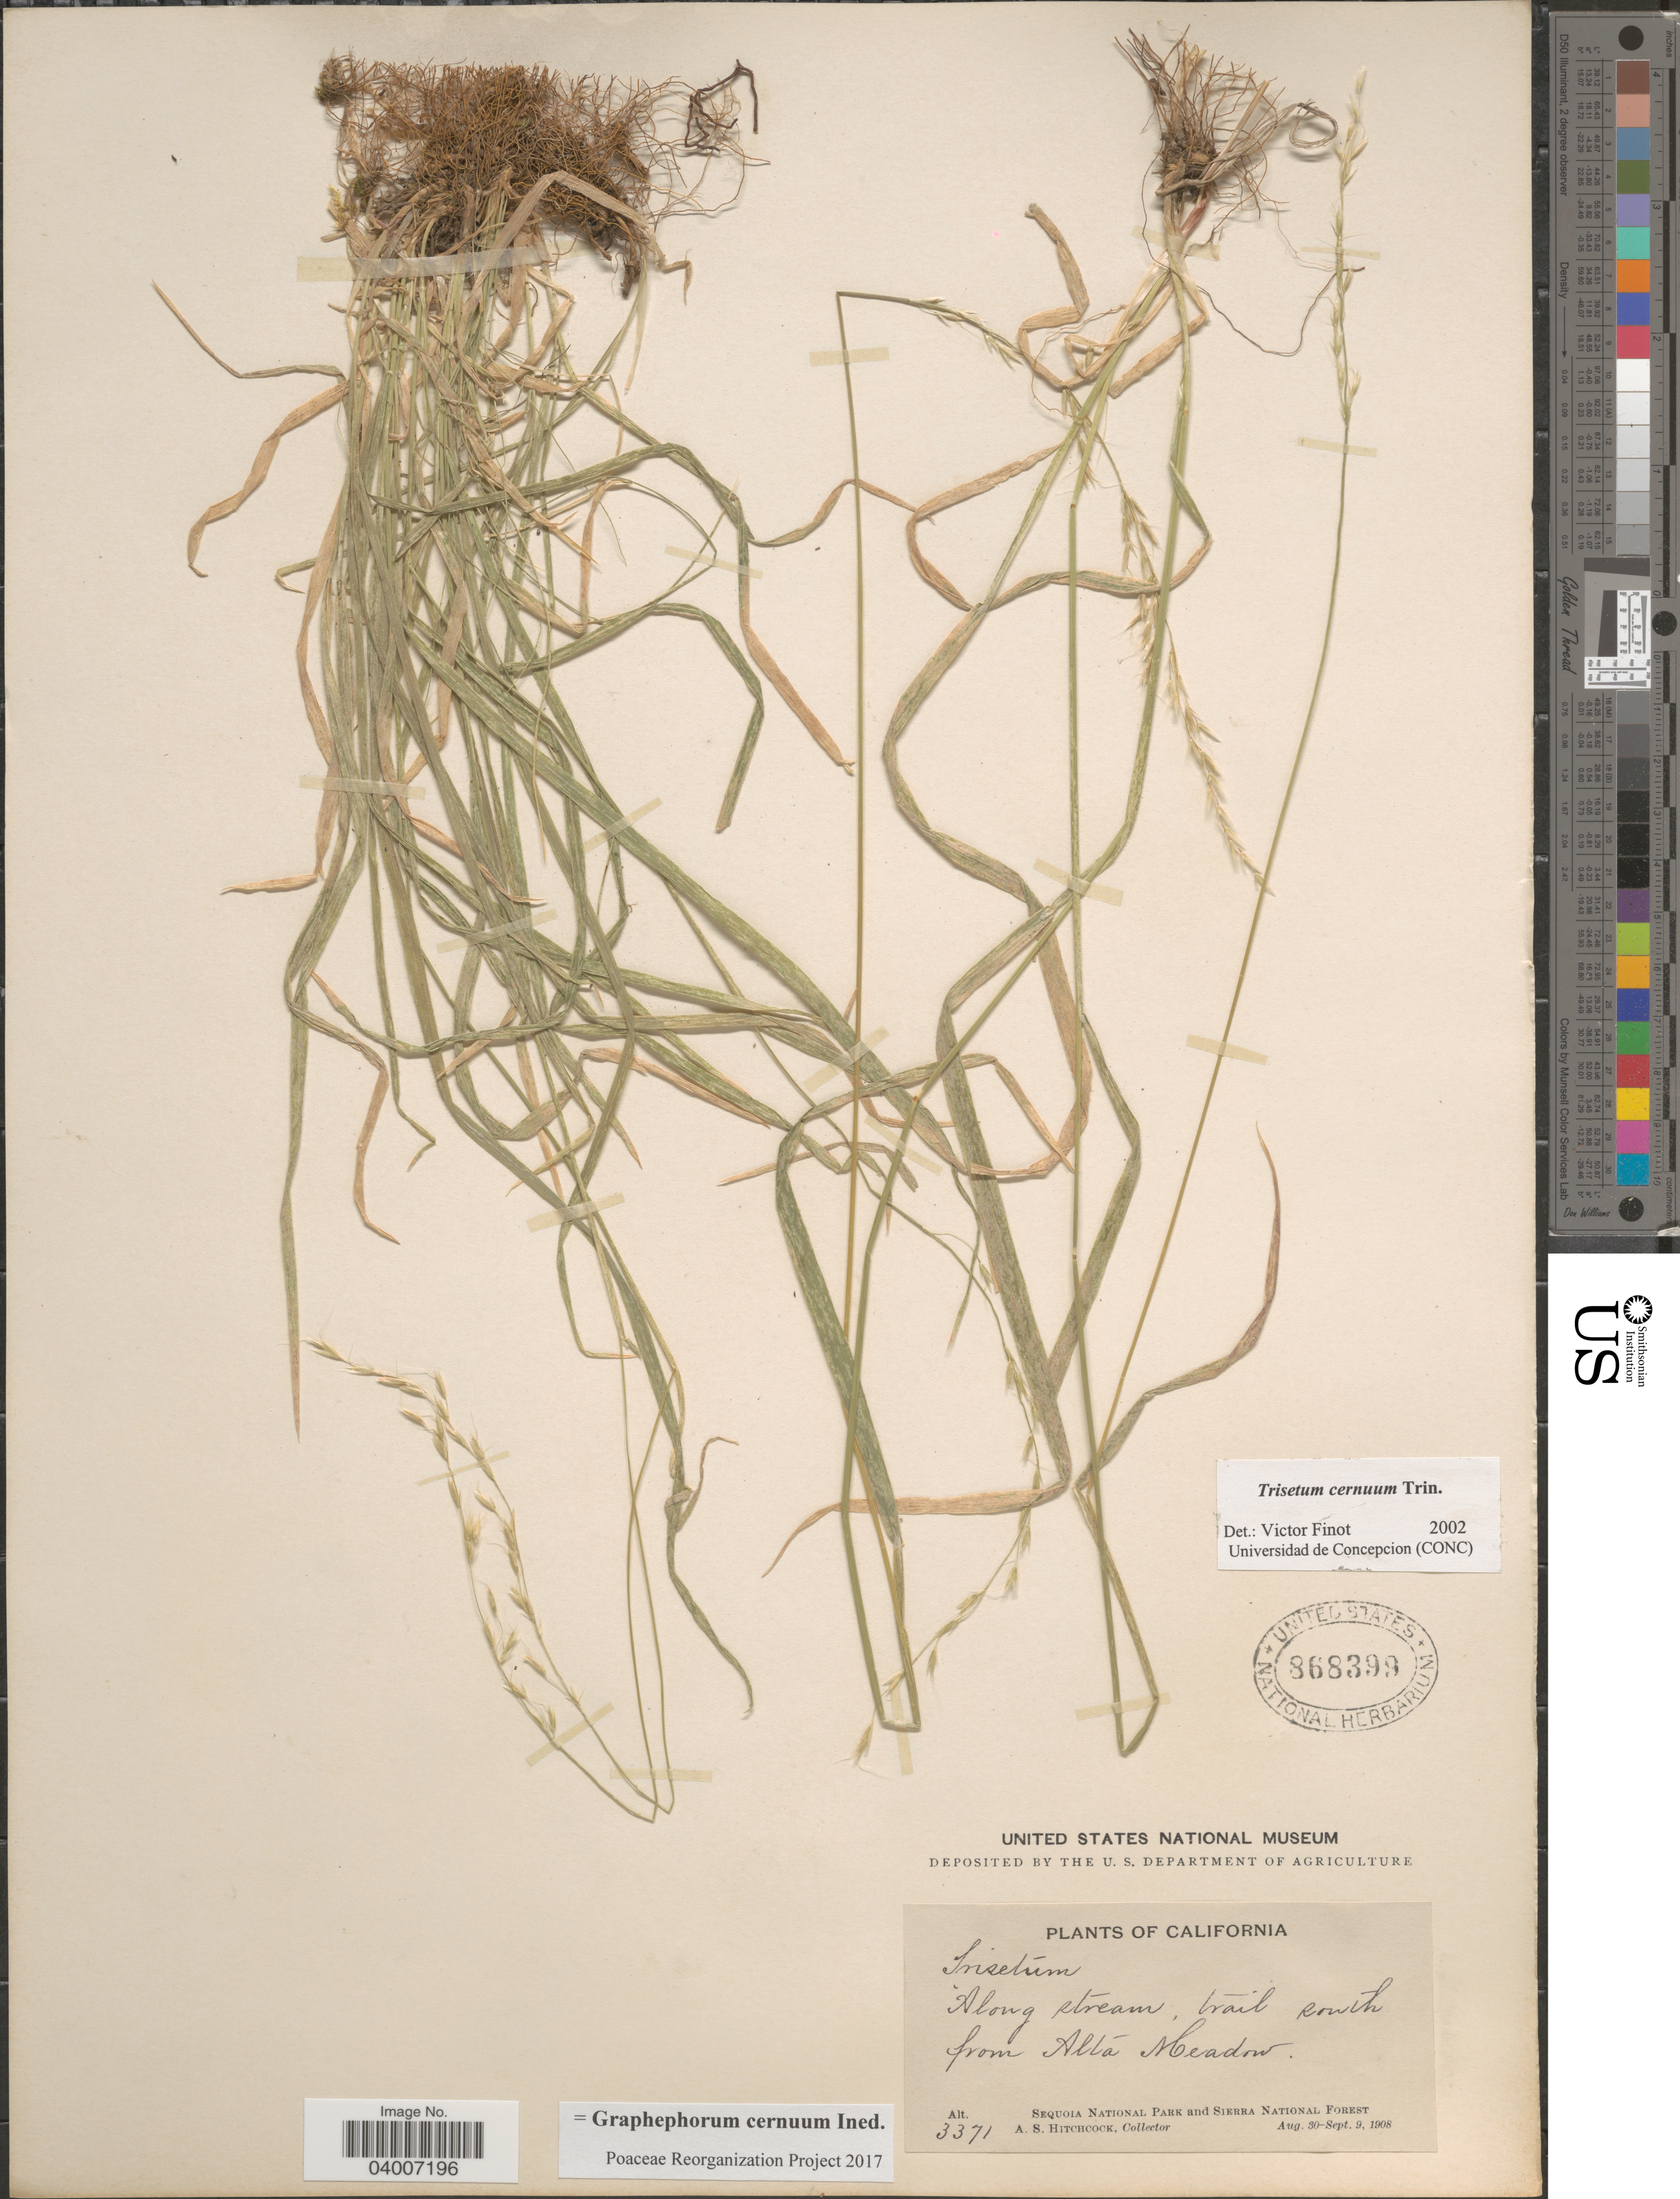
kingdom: Plantae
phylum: Tracheophyta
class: Liliopsida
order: Poales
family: Poaceae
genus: Graphephorum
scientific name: Graphephorum cernuum ined.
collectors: A. S. Hitchcock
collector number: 3371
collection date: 1908-08-30/1908-09-09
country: United States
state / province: California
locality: Along stream, trail south from Alta Meadow. Sequoia National Park and Sierra National Forest.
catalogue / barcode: US 868399